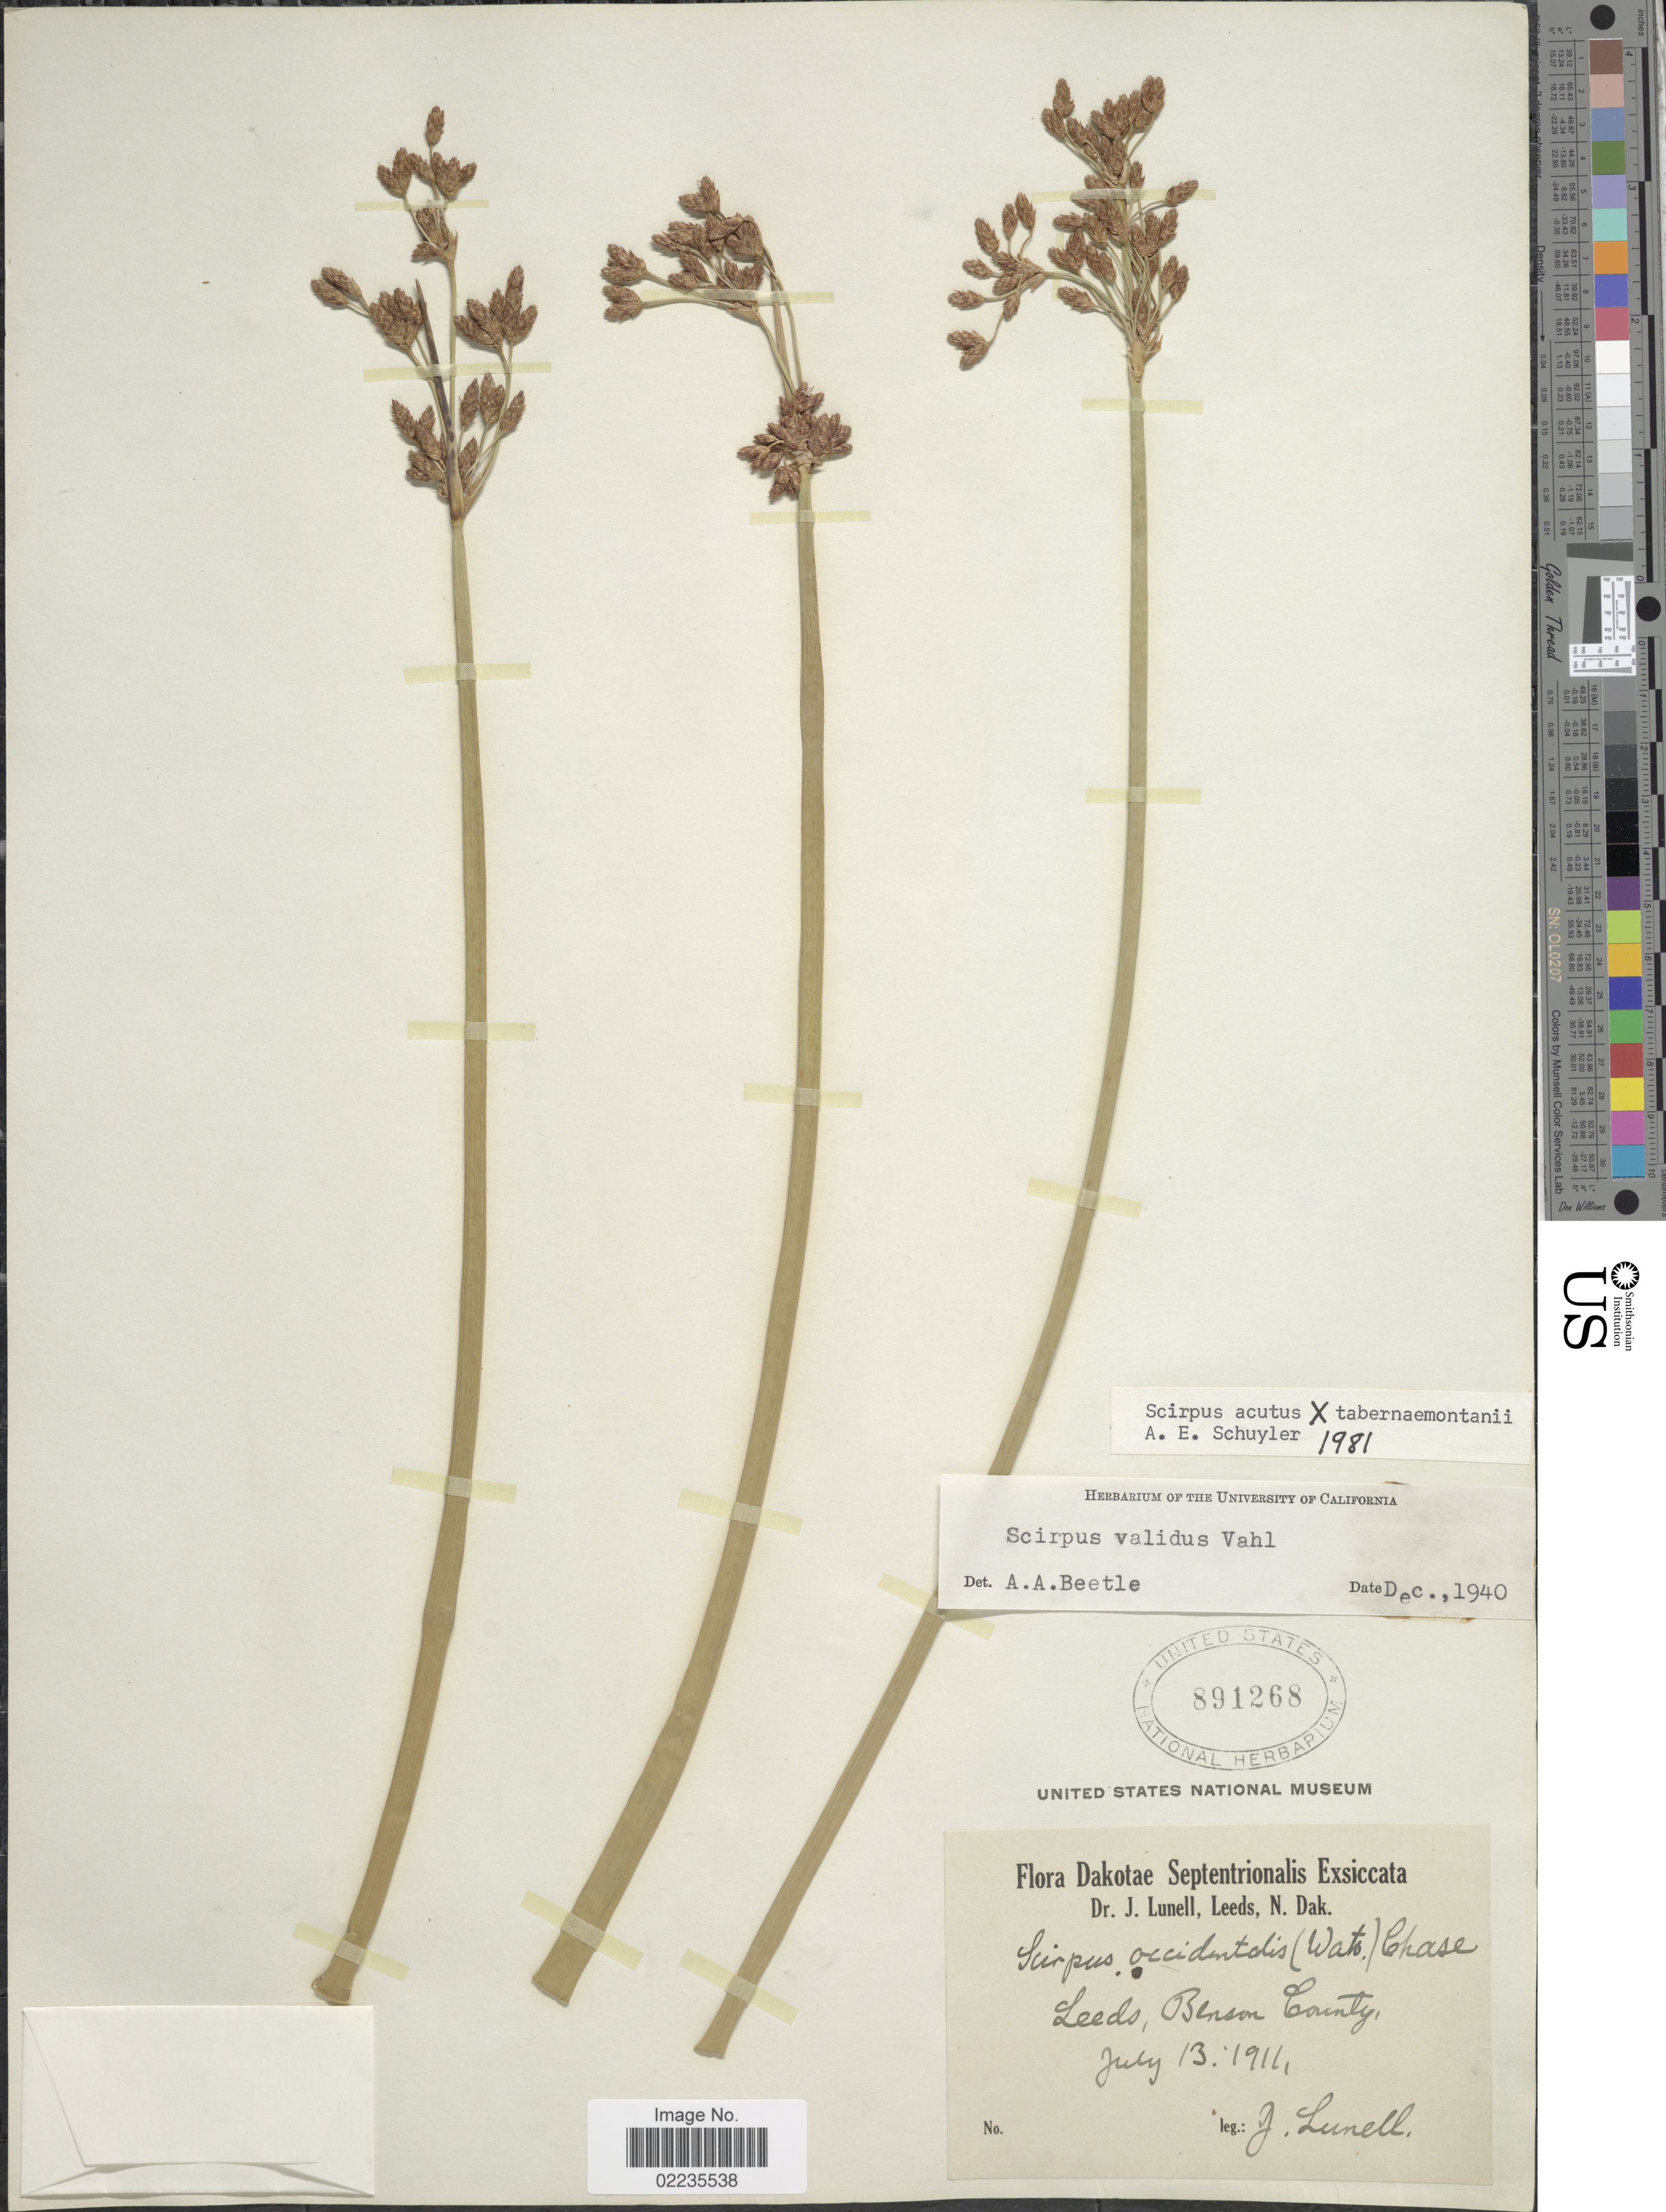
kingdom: Plantae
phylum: Tracheophyta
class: Liliopsida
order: Poales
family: Cyperaceae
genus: Schoenoplectus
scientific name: Schoenoplectus acutus x S. tabernaemontani (C.C. Gmel.) Palla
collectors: J. Leeds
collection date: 1911-07-13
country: United States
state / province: North Dakota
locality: Leeds, Benson County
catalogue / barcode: US 891268